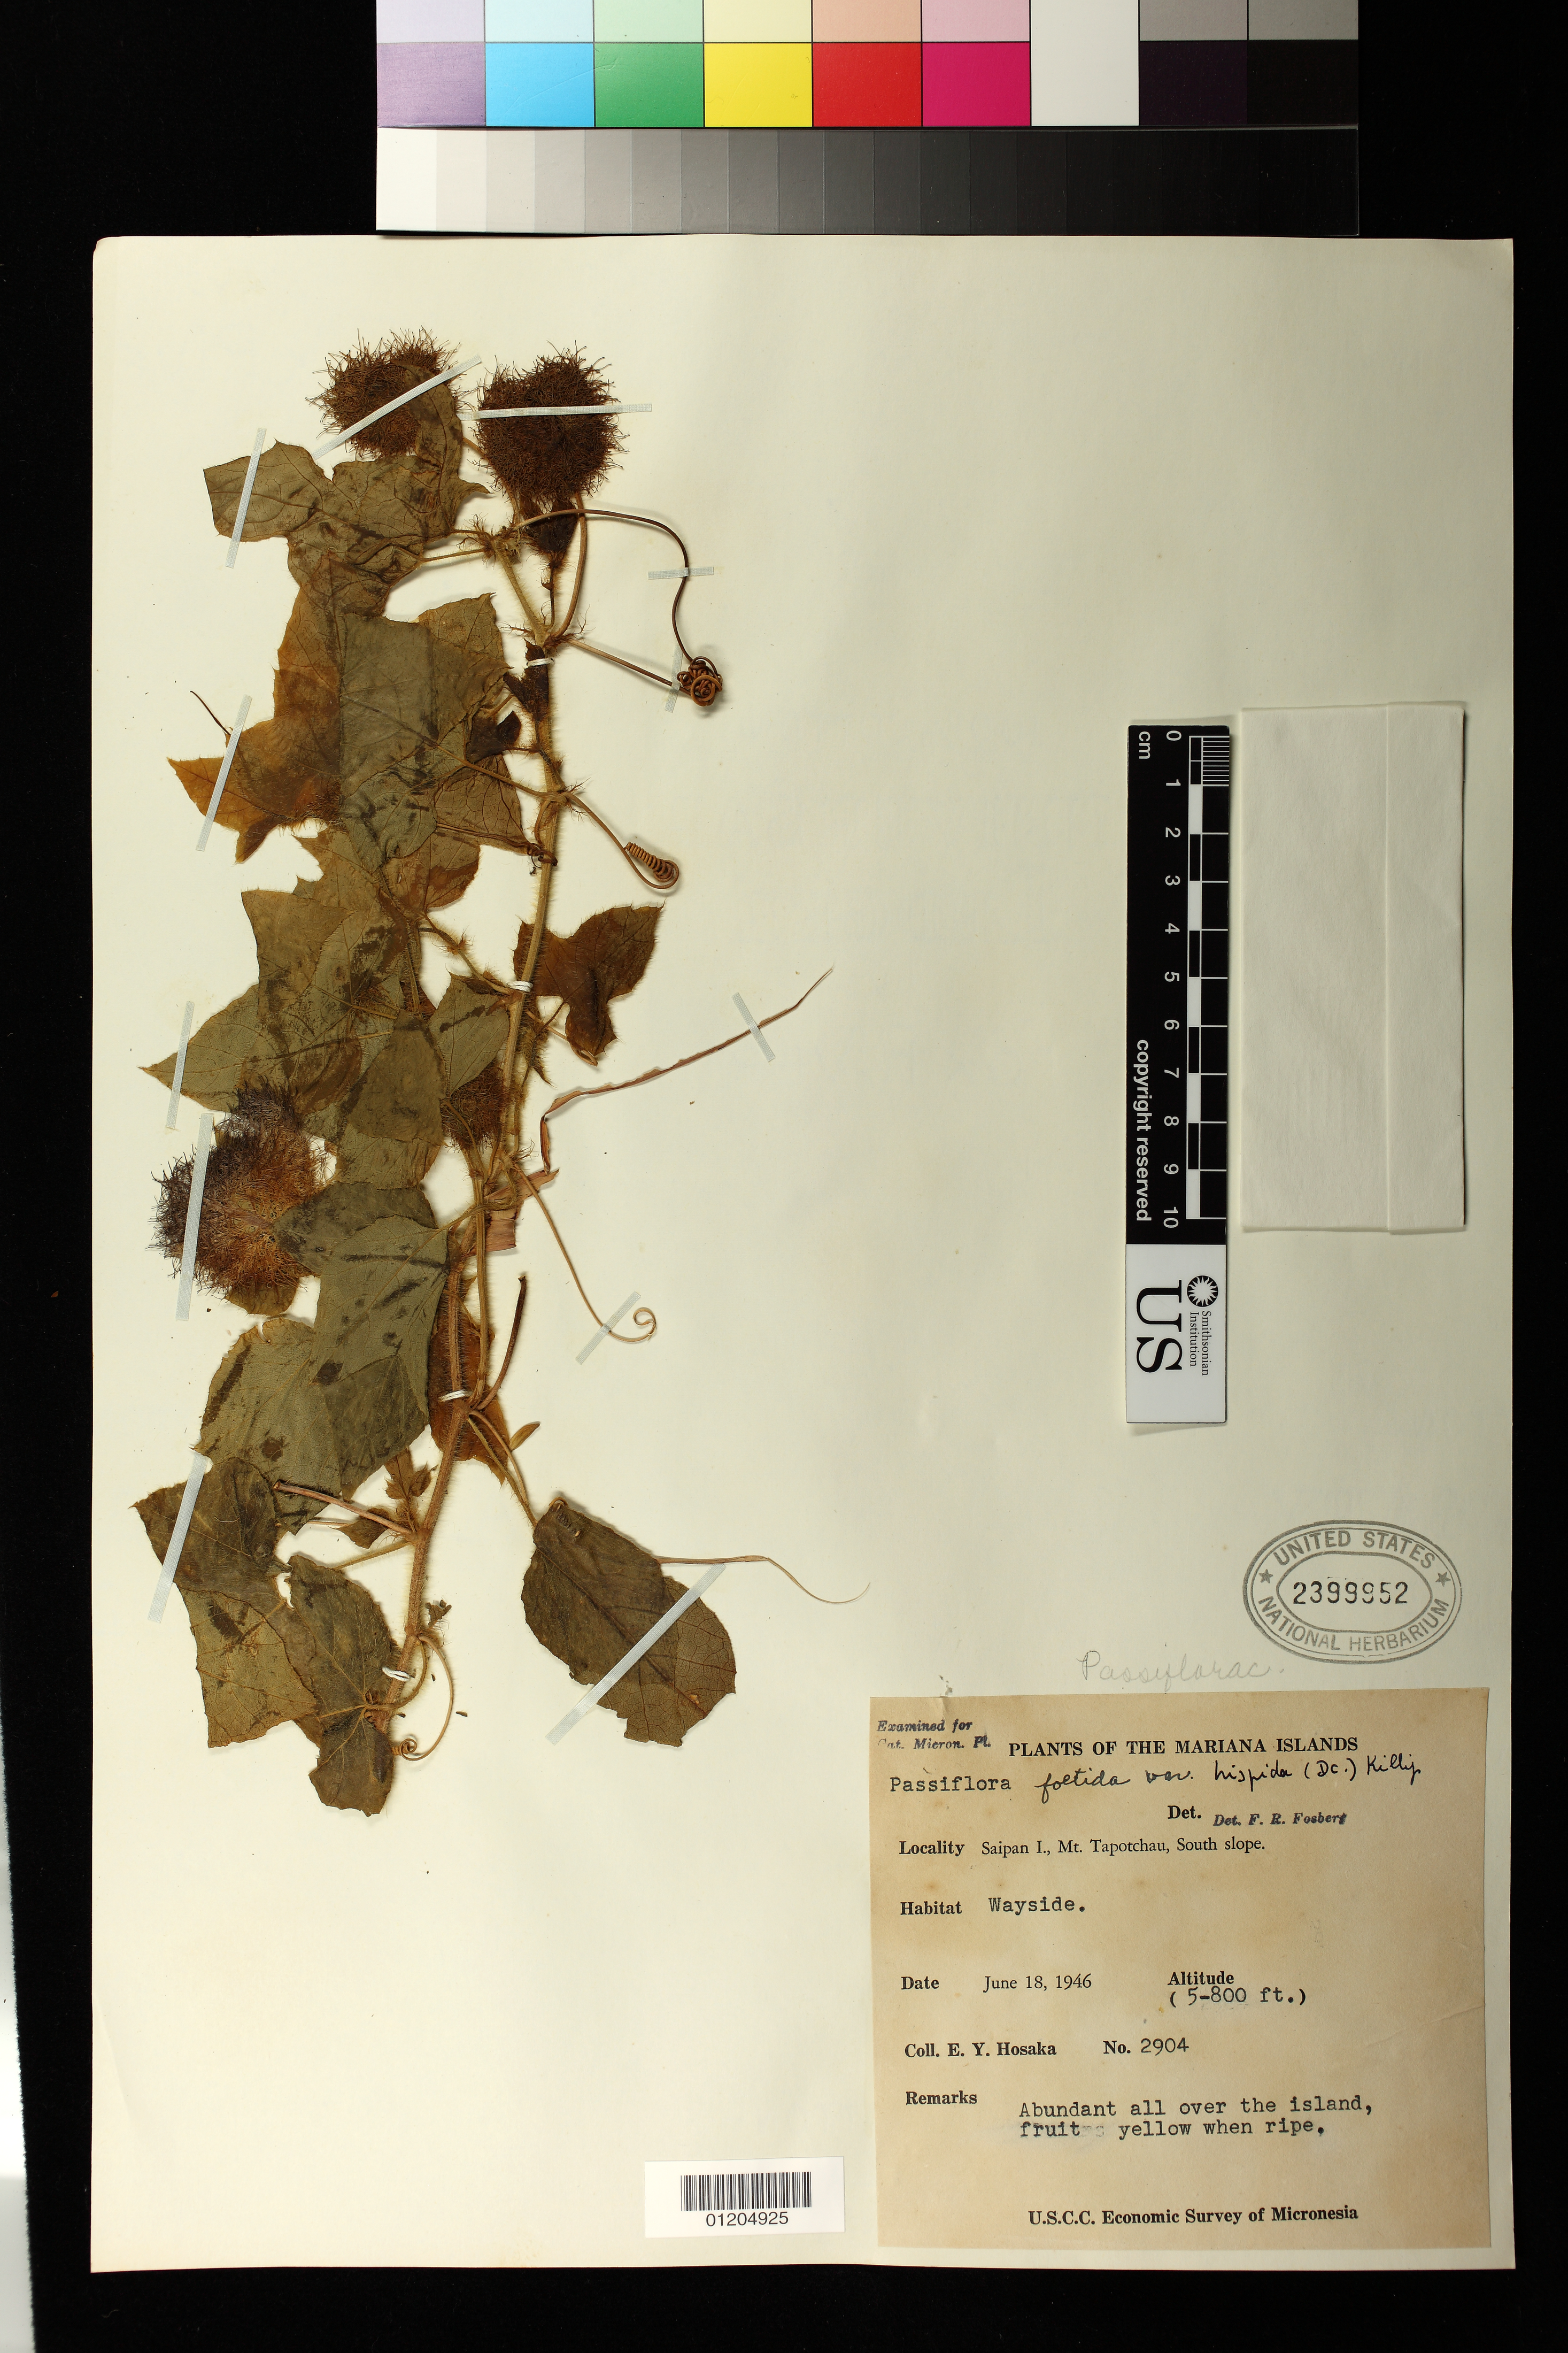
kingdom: Plantae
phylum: Tracheophyta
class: Magnoliopsida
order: Malpighiales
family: Passifloraceae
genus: Passiflora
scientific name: Passiflora foetida var. hispida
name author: (DC. ex Triana & Planch.) Killip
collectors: E. Y. Hosaka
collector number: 2904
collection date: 1946-06-18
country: Northern Mariana Islands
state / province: Saipan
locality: Saipan I., Mt. Tapotchau, South slope.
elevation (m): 2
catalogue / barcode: US 2399952